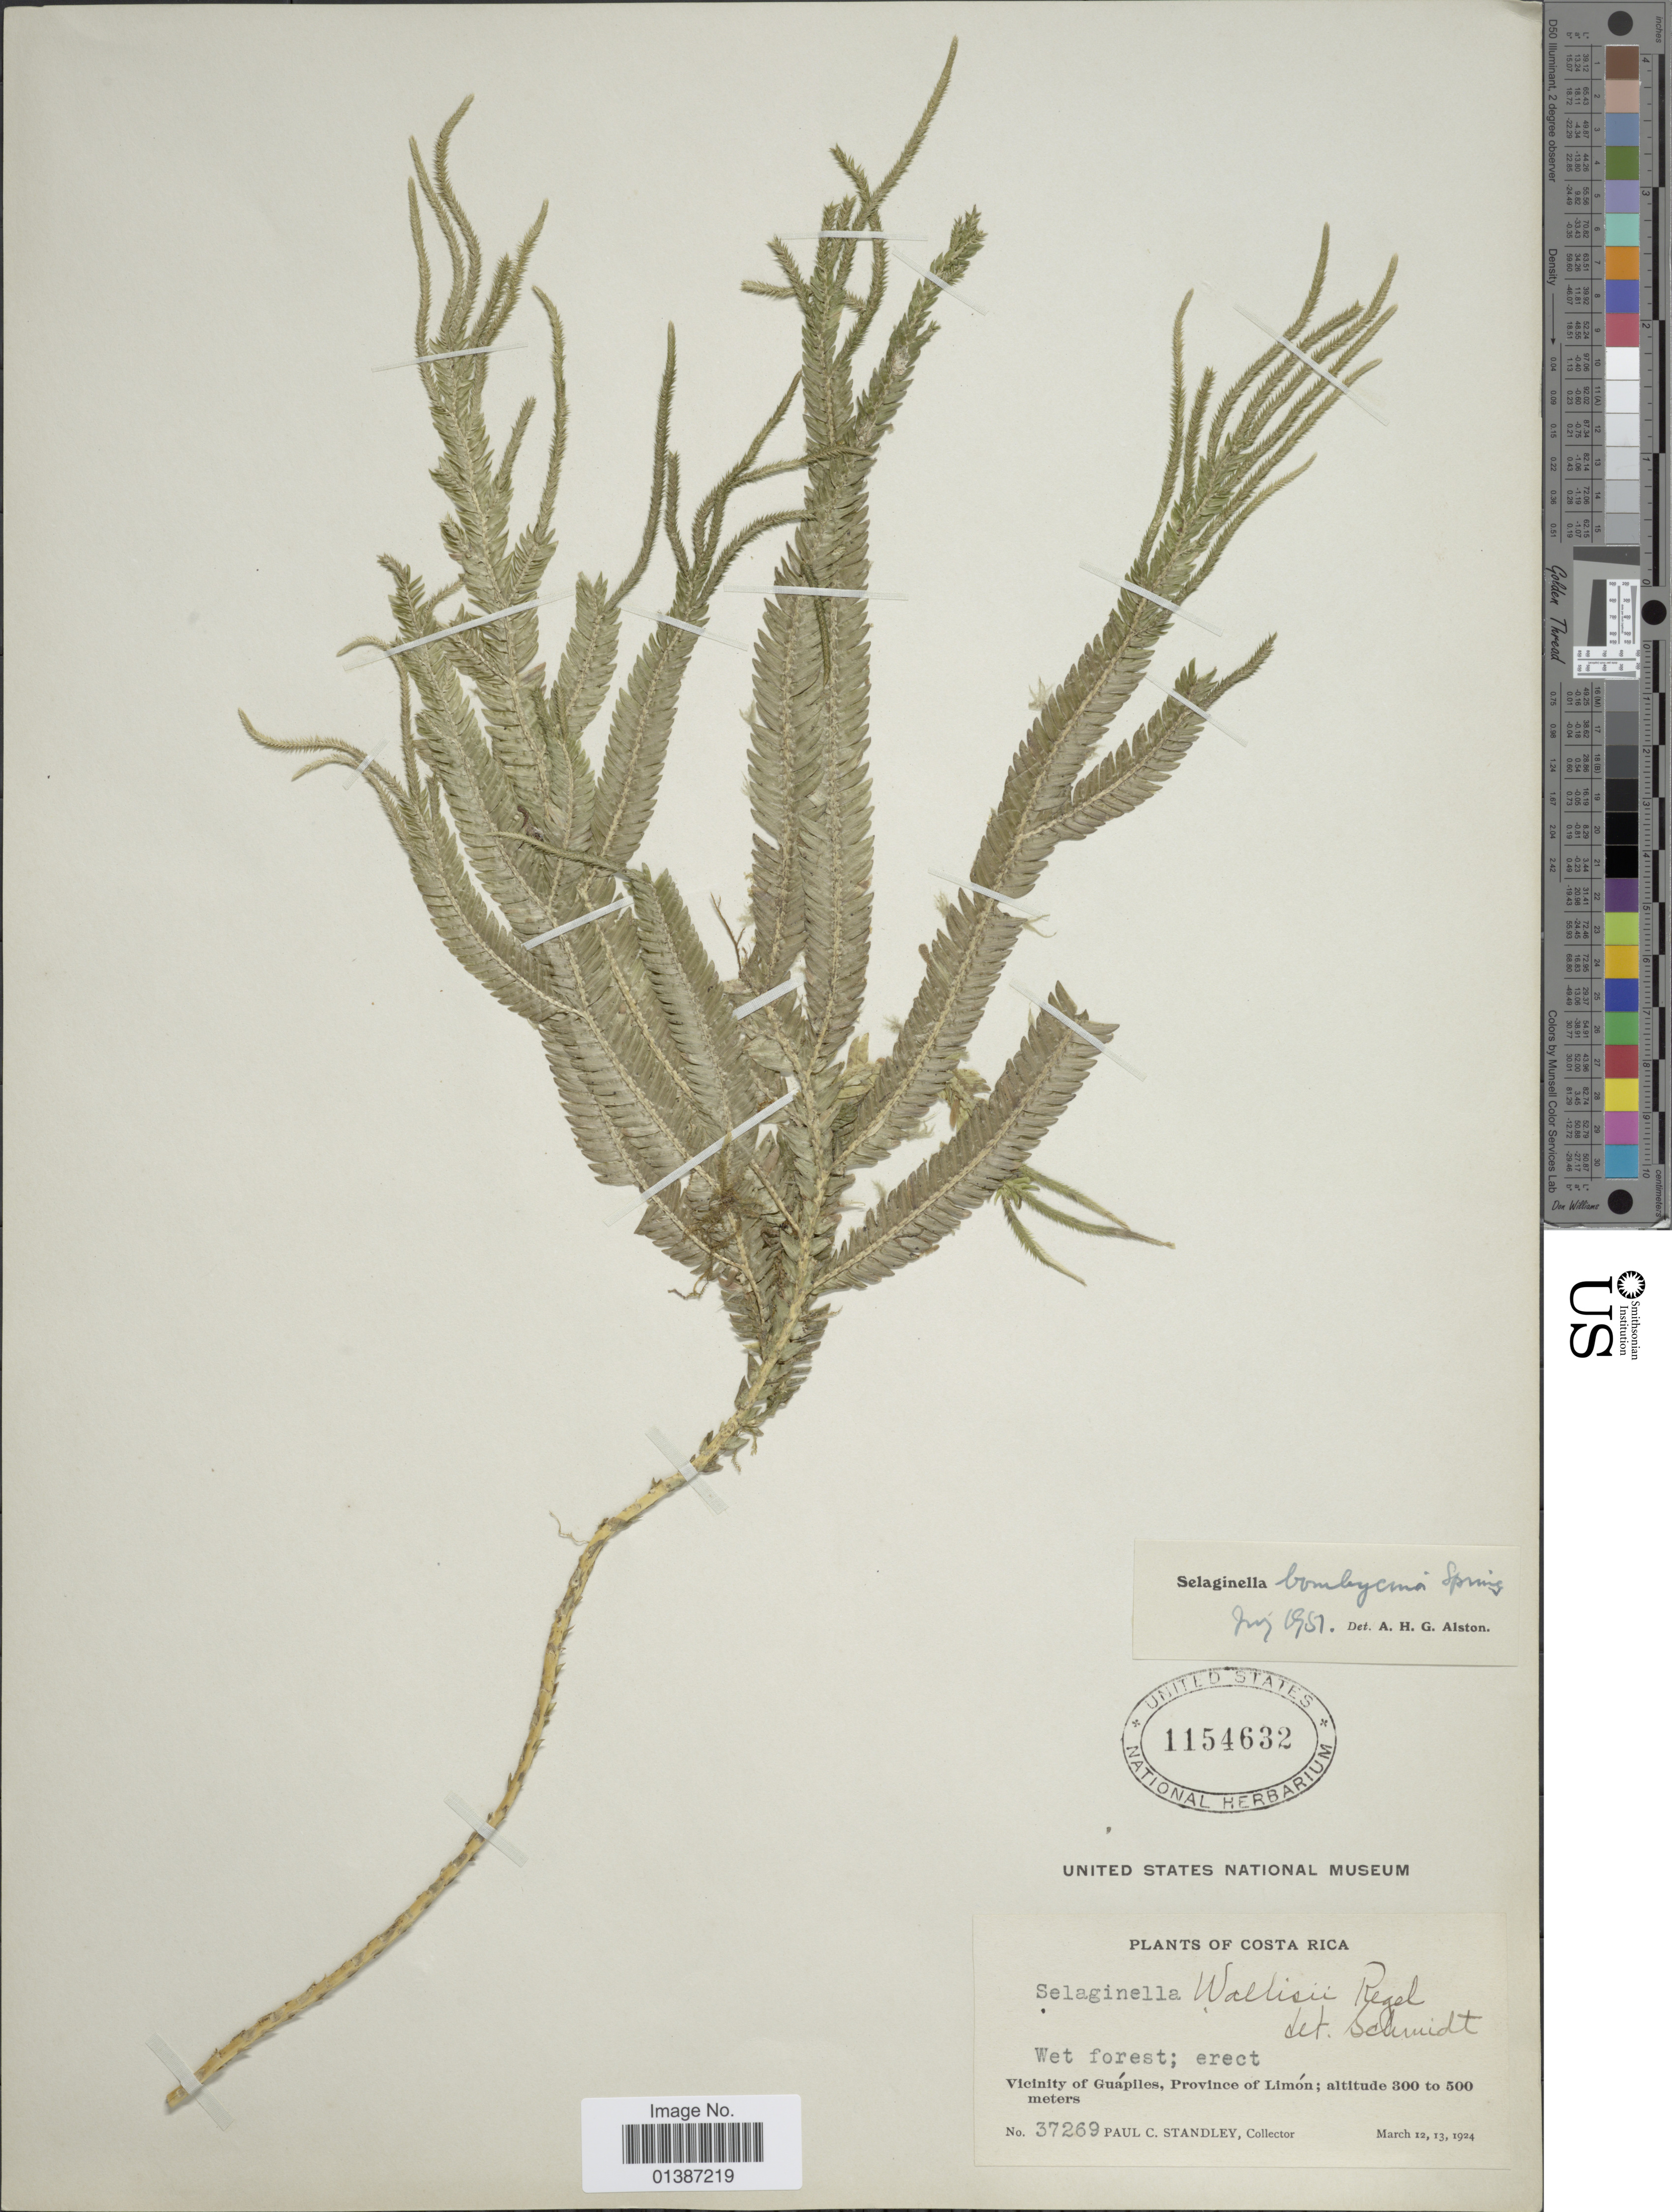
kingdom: Plantae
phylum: Tracheophyta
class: Lycopodiopsida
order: Selaginellales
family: Selaginellaceae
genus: Selaginella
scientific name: Selaginella bombycina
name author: Spring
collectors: P. C. Standley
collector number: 37269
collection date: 1924-03-12/1924-03-13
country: Costa Rica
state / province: Limón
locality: Vicinity of Guápiles; Province of Limón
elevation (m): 300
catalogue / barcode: US 1154632